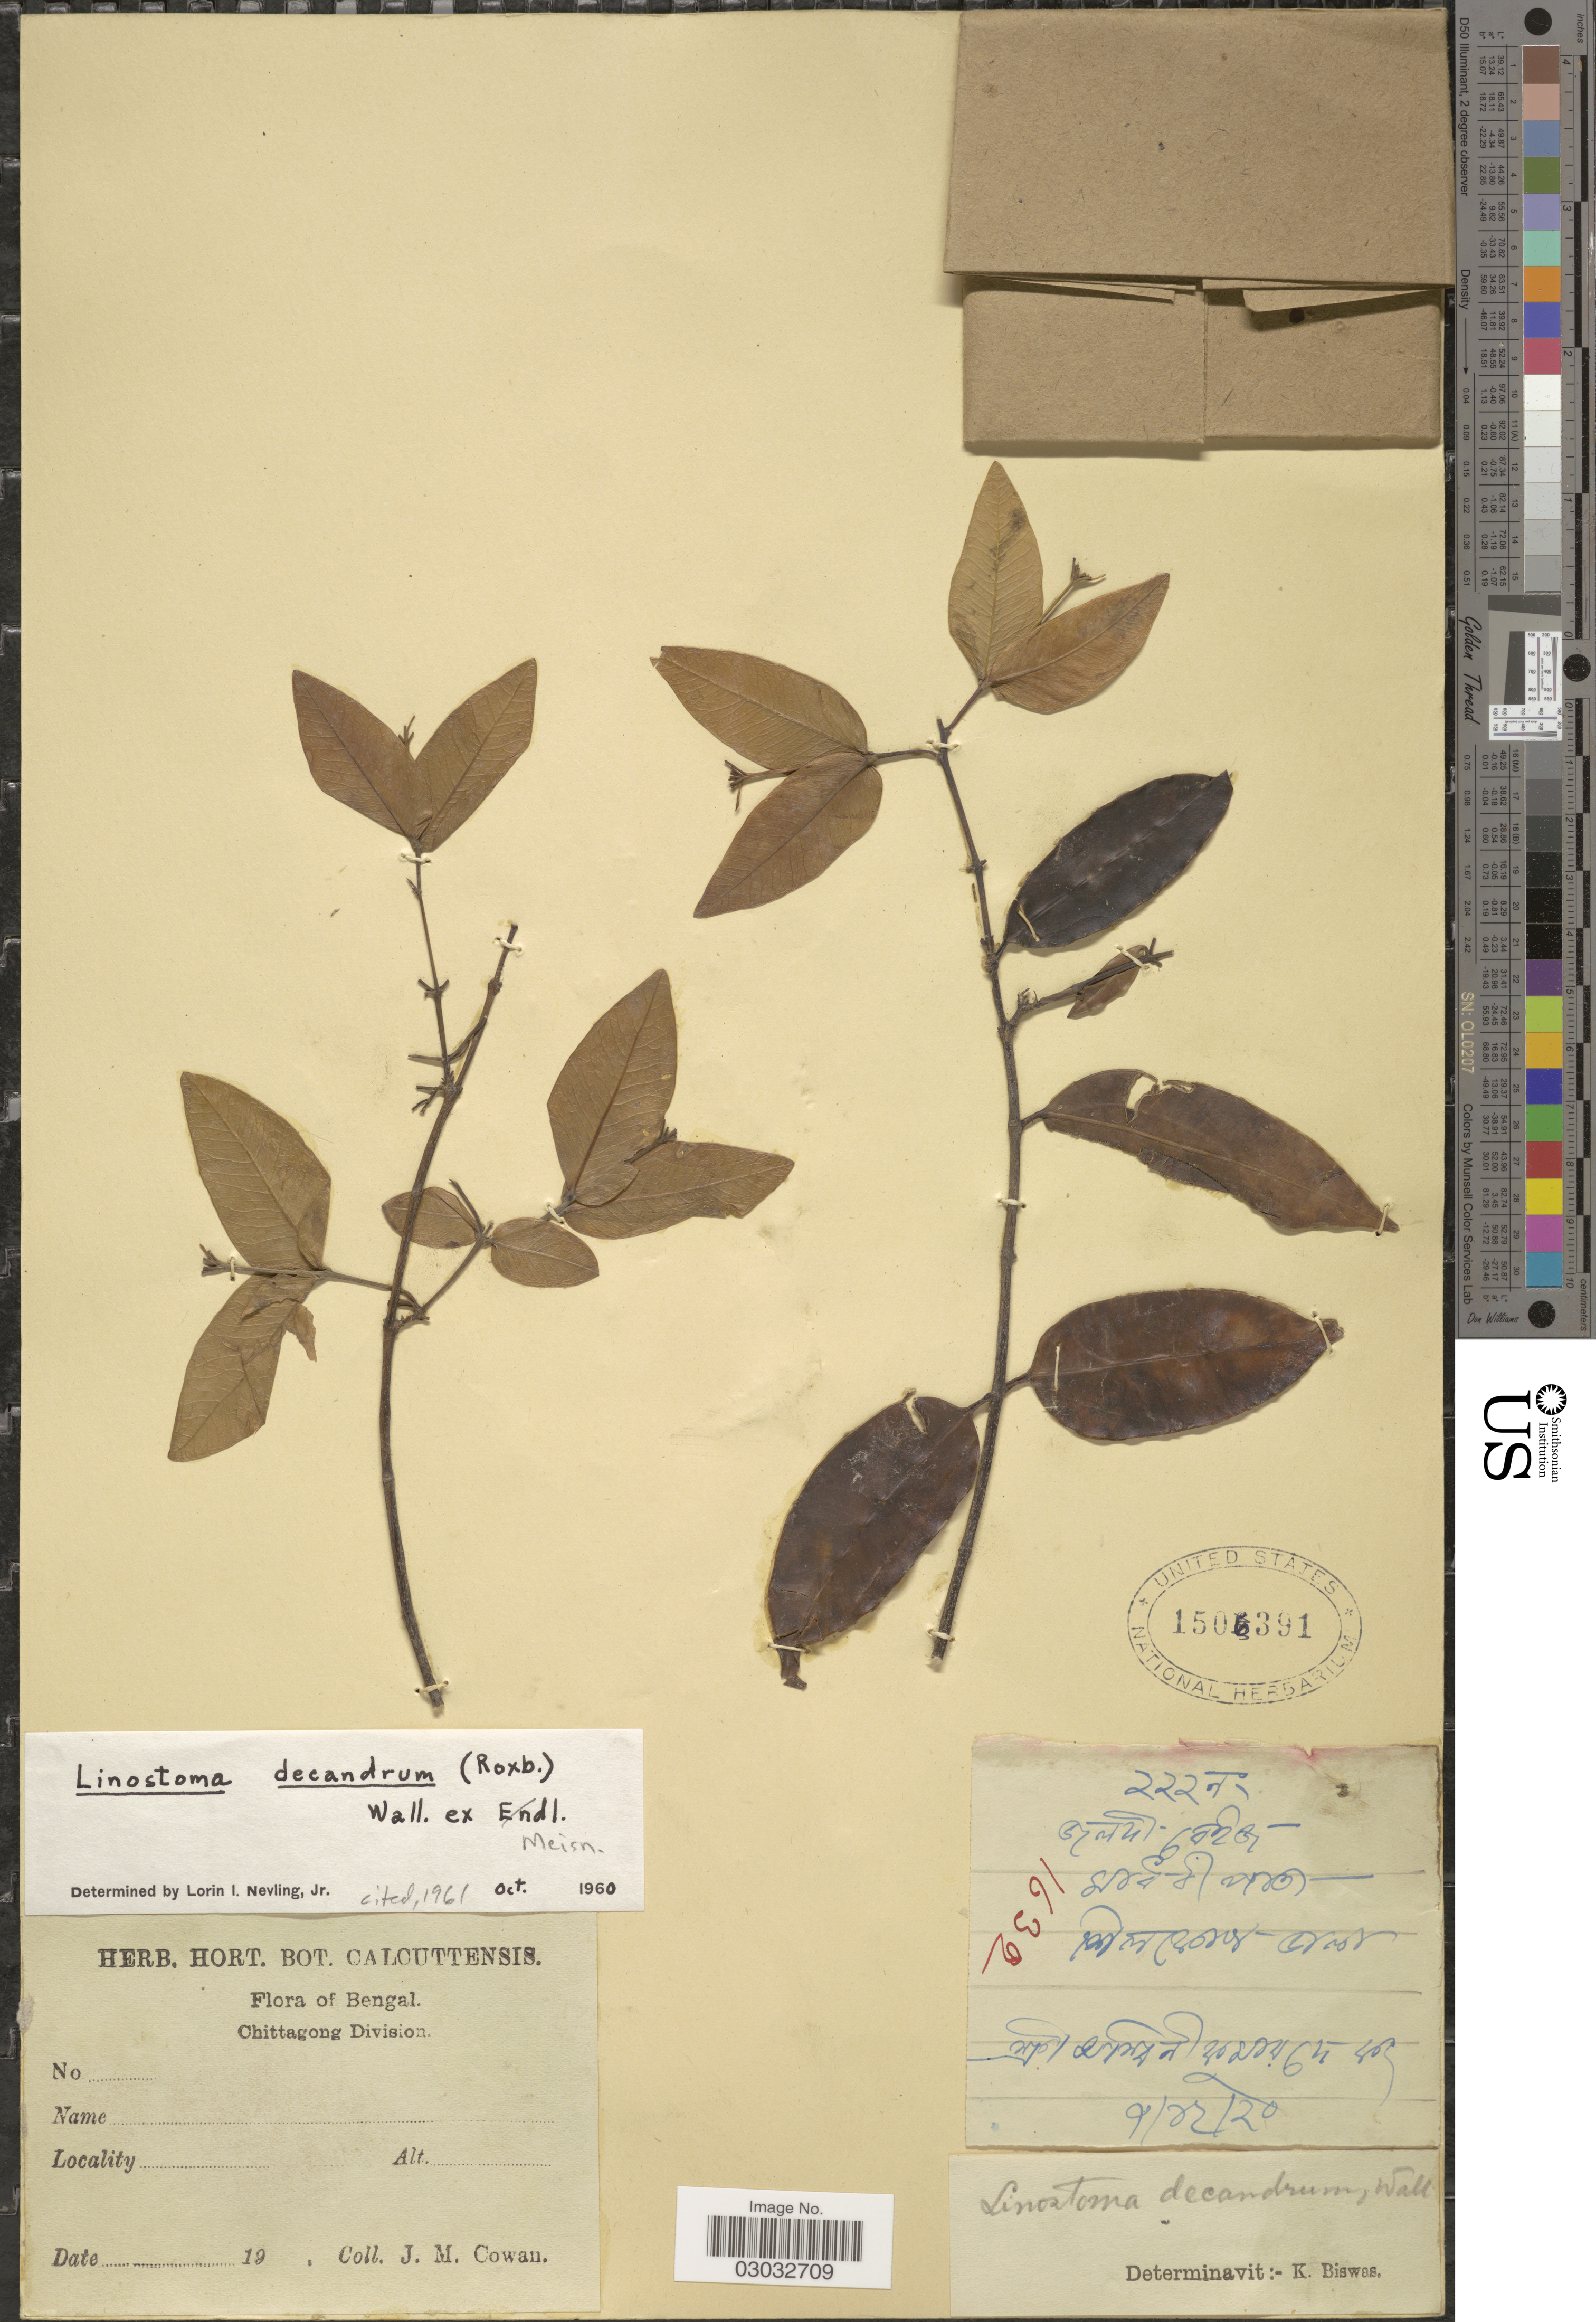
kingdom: Plantae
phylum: Tracheophyta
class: Magnoliopsida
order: Malvales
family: Thymelaeaceae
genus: Linostoma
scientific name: Linostoma decandrum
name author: (Roxb.) Wall. ex Meisn.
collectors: J. M. Cowan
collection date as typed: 19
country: Bangladesh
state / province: Chittagong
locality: Bengal. Chittagong Division.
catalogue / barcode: US 1506391